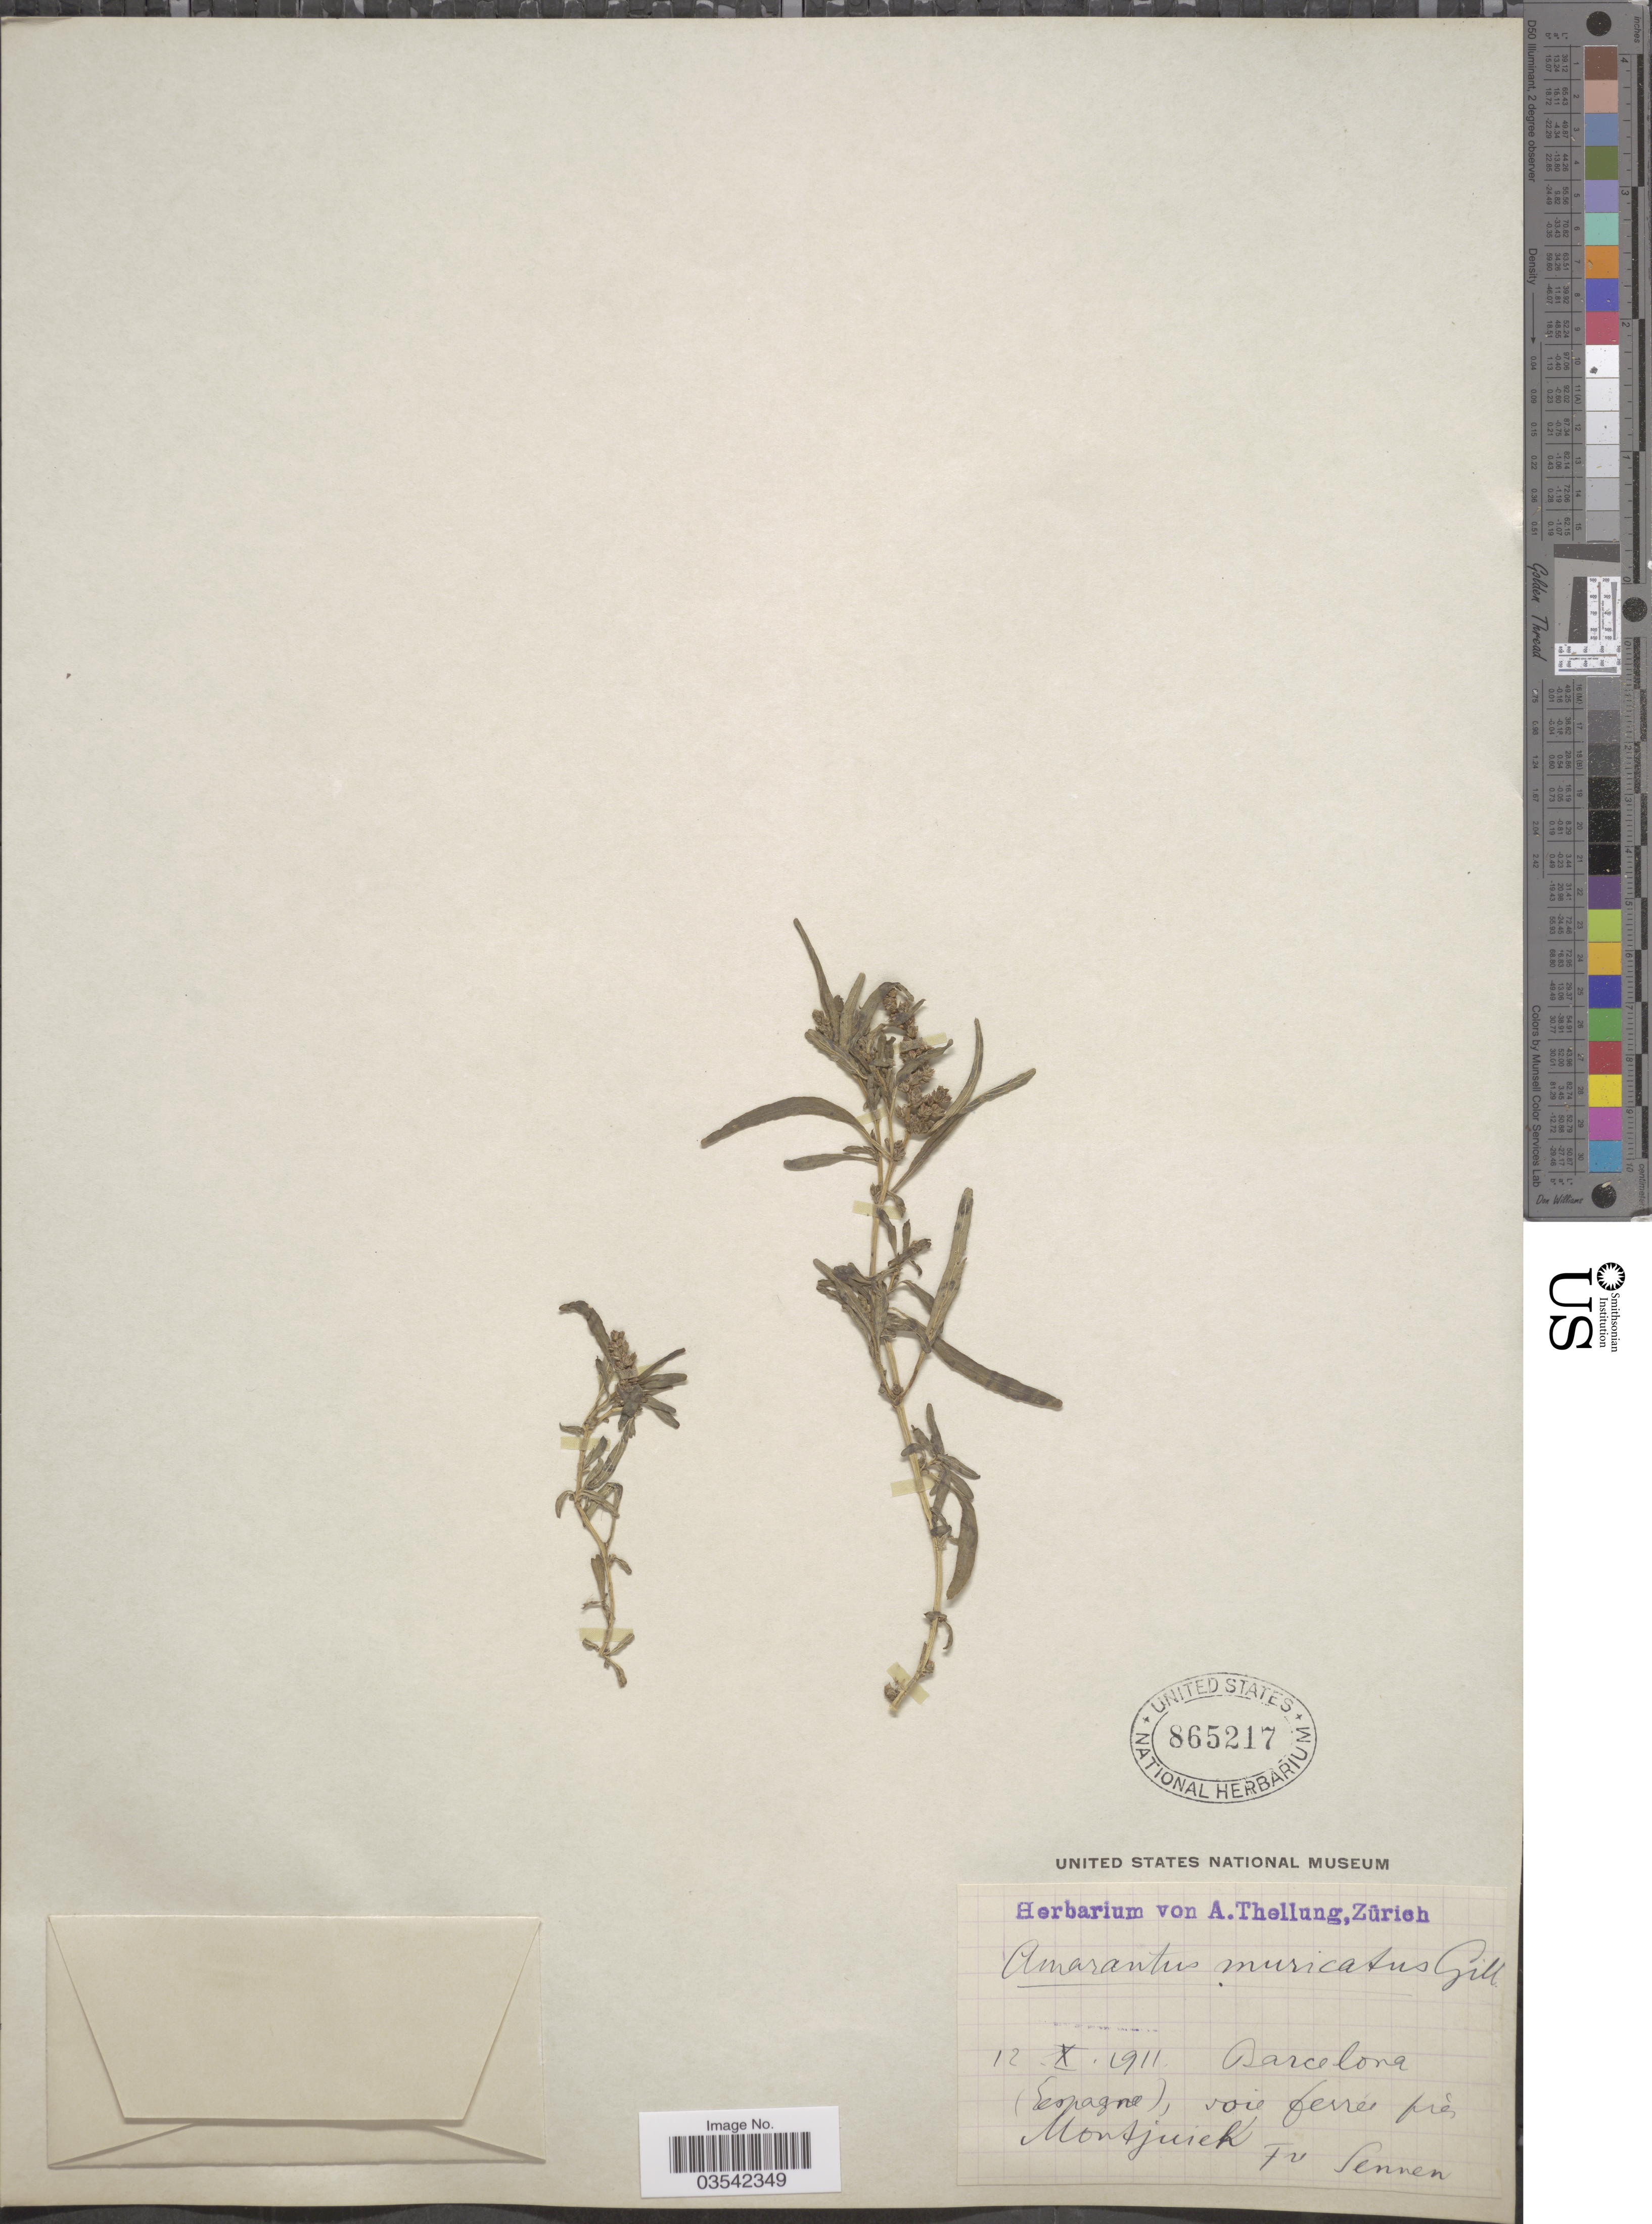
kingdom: Plantae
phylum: Tracheophyta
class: Magnoliopsida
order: Caryophyllales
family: Amaranthaceae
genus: Amaranthus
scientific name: Amaranthus muricatus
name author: (Moq.) Hieron.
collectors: E. Sennen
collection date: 1911-10-12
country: Spain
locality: Barcelona (Espagne), voie ferrée près Montjuich.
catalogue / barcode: US 865217